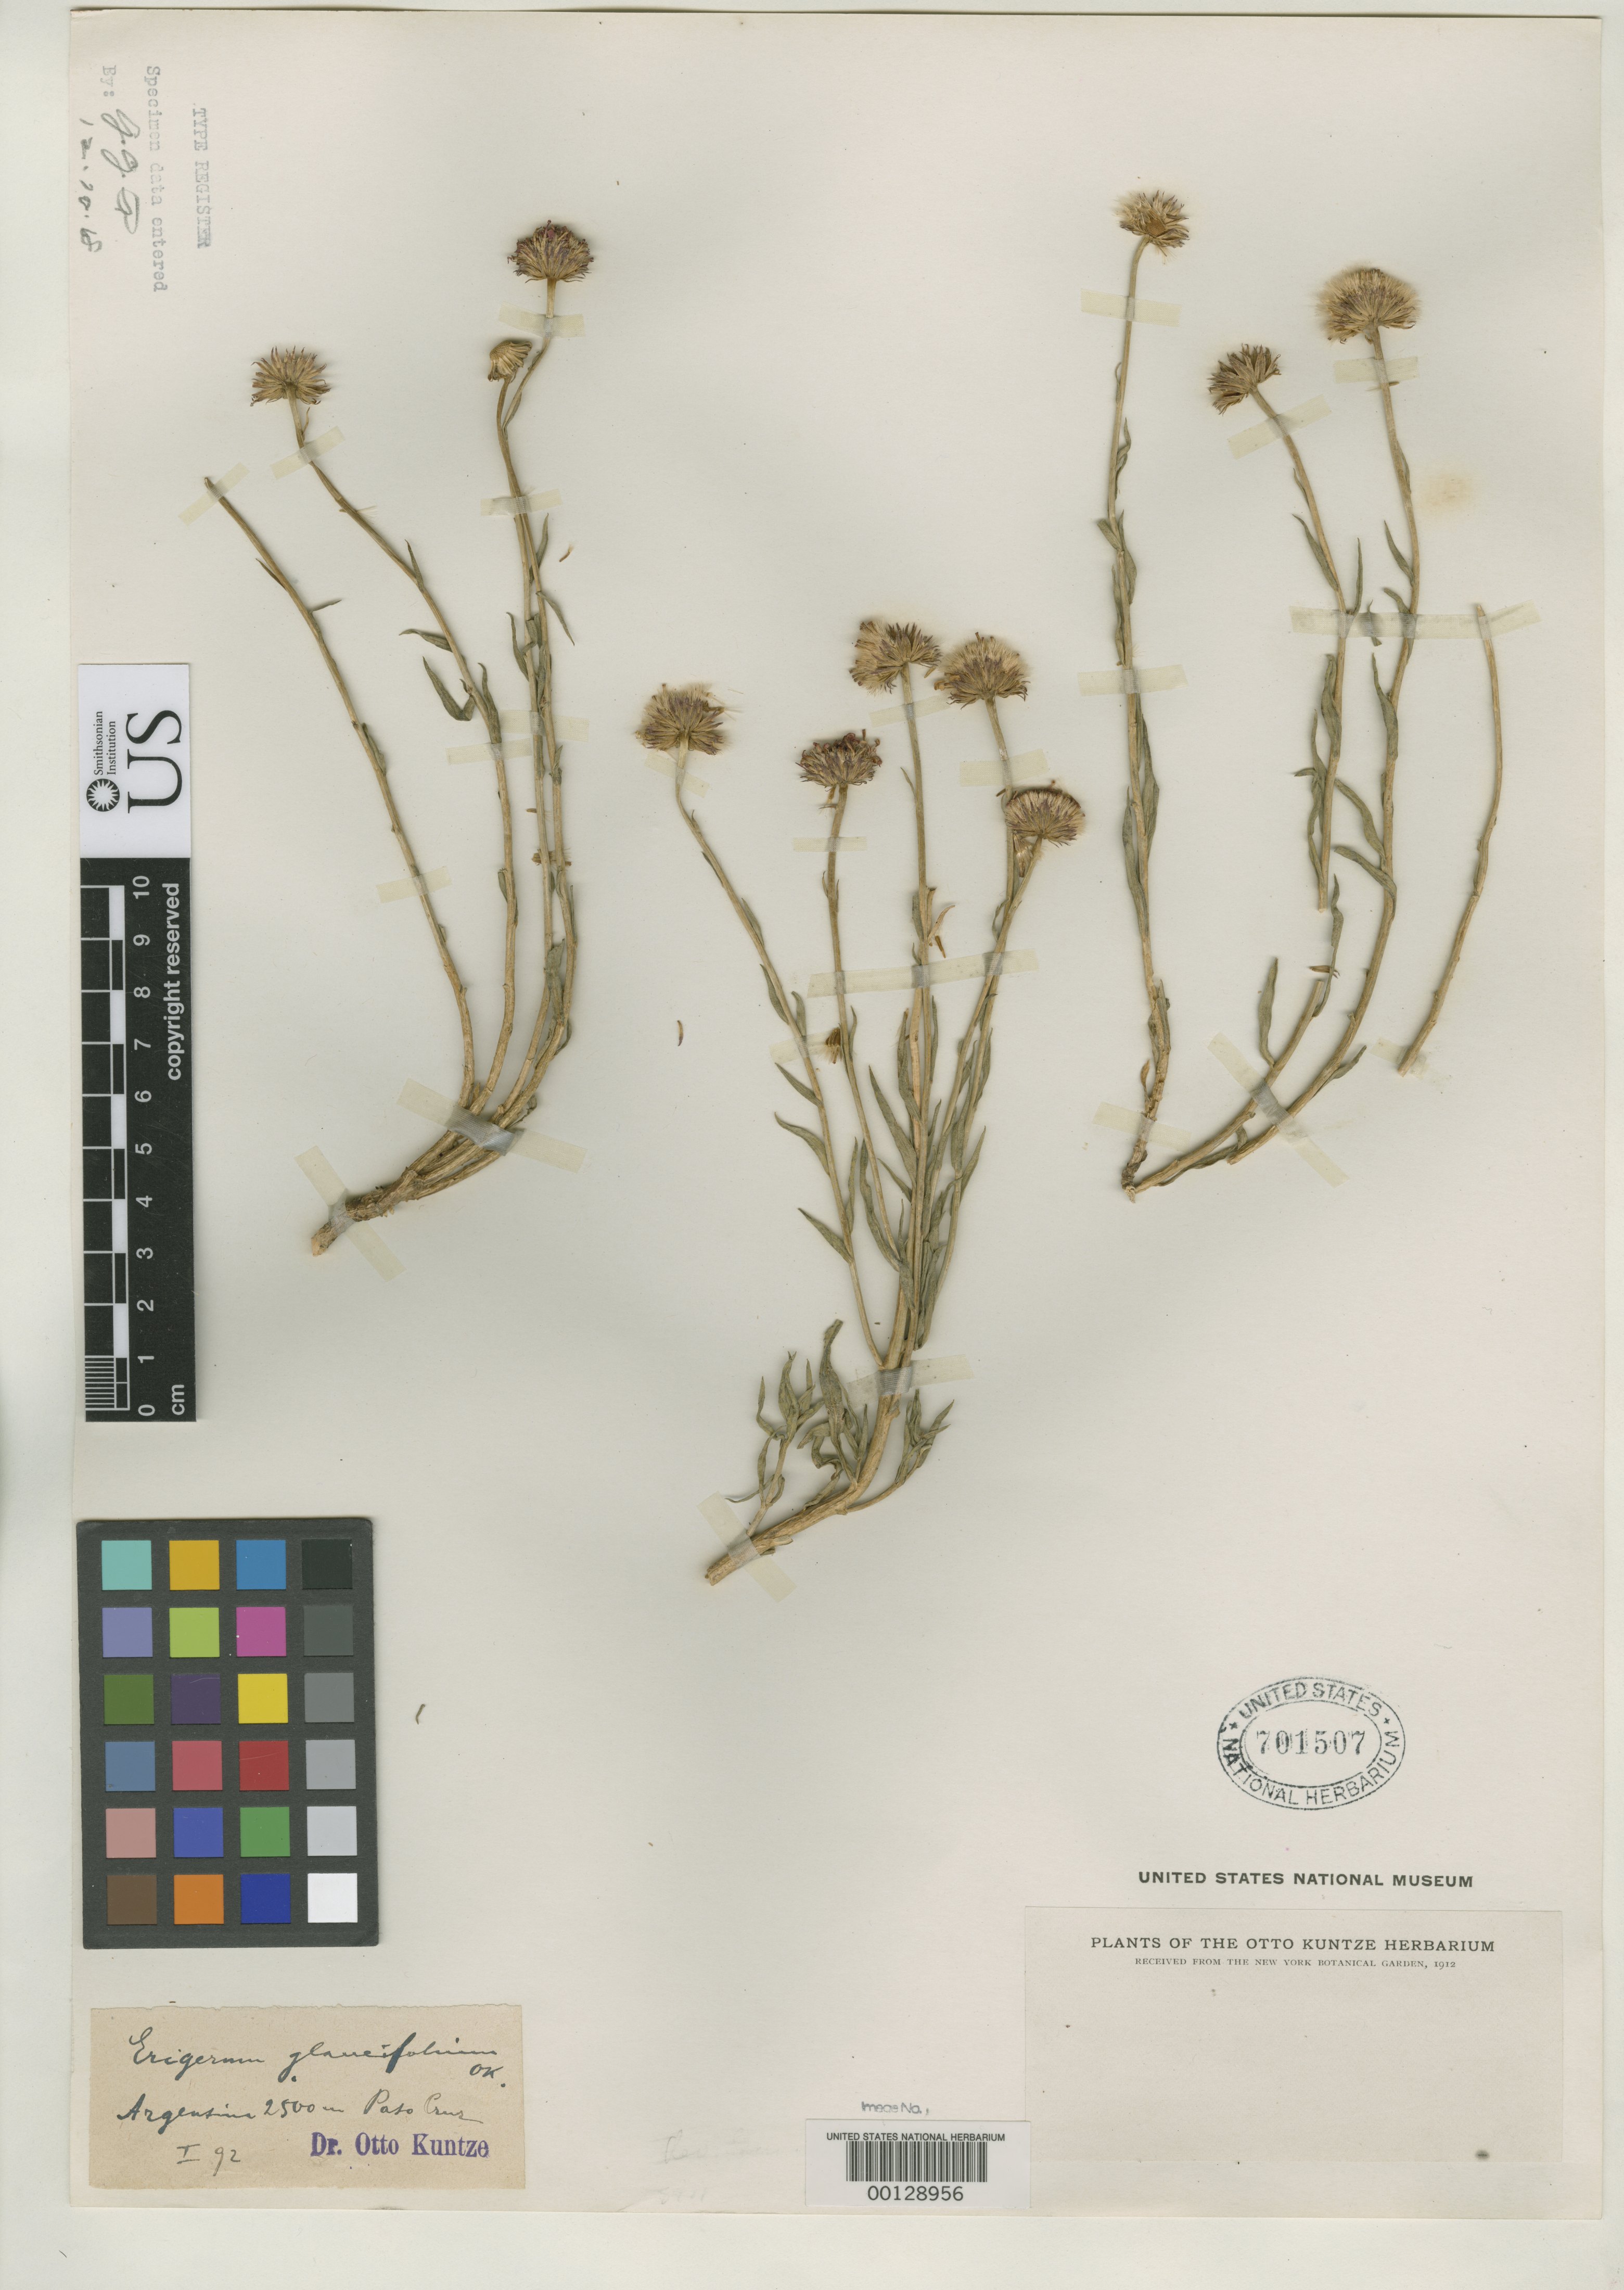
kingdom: Plantae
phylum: Tracheophyta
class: Magnoliopsida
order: Asterales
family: Asteraceae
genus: Erigeron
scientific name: Erigeron glaucifolium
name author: Kuntze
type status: Type Collection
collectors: C.E.O. Kuntze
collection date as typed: Jan 1892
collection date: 1892-01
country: Argentina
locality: Paso Cruz.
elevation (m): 2500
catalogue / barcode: US 701507